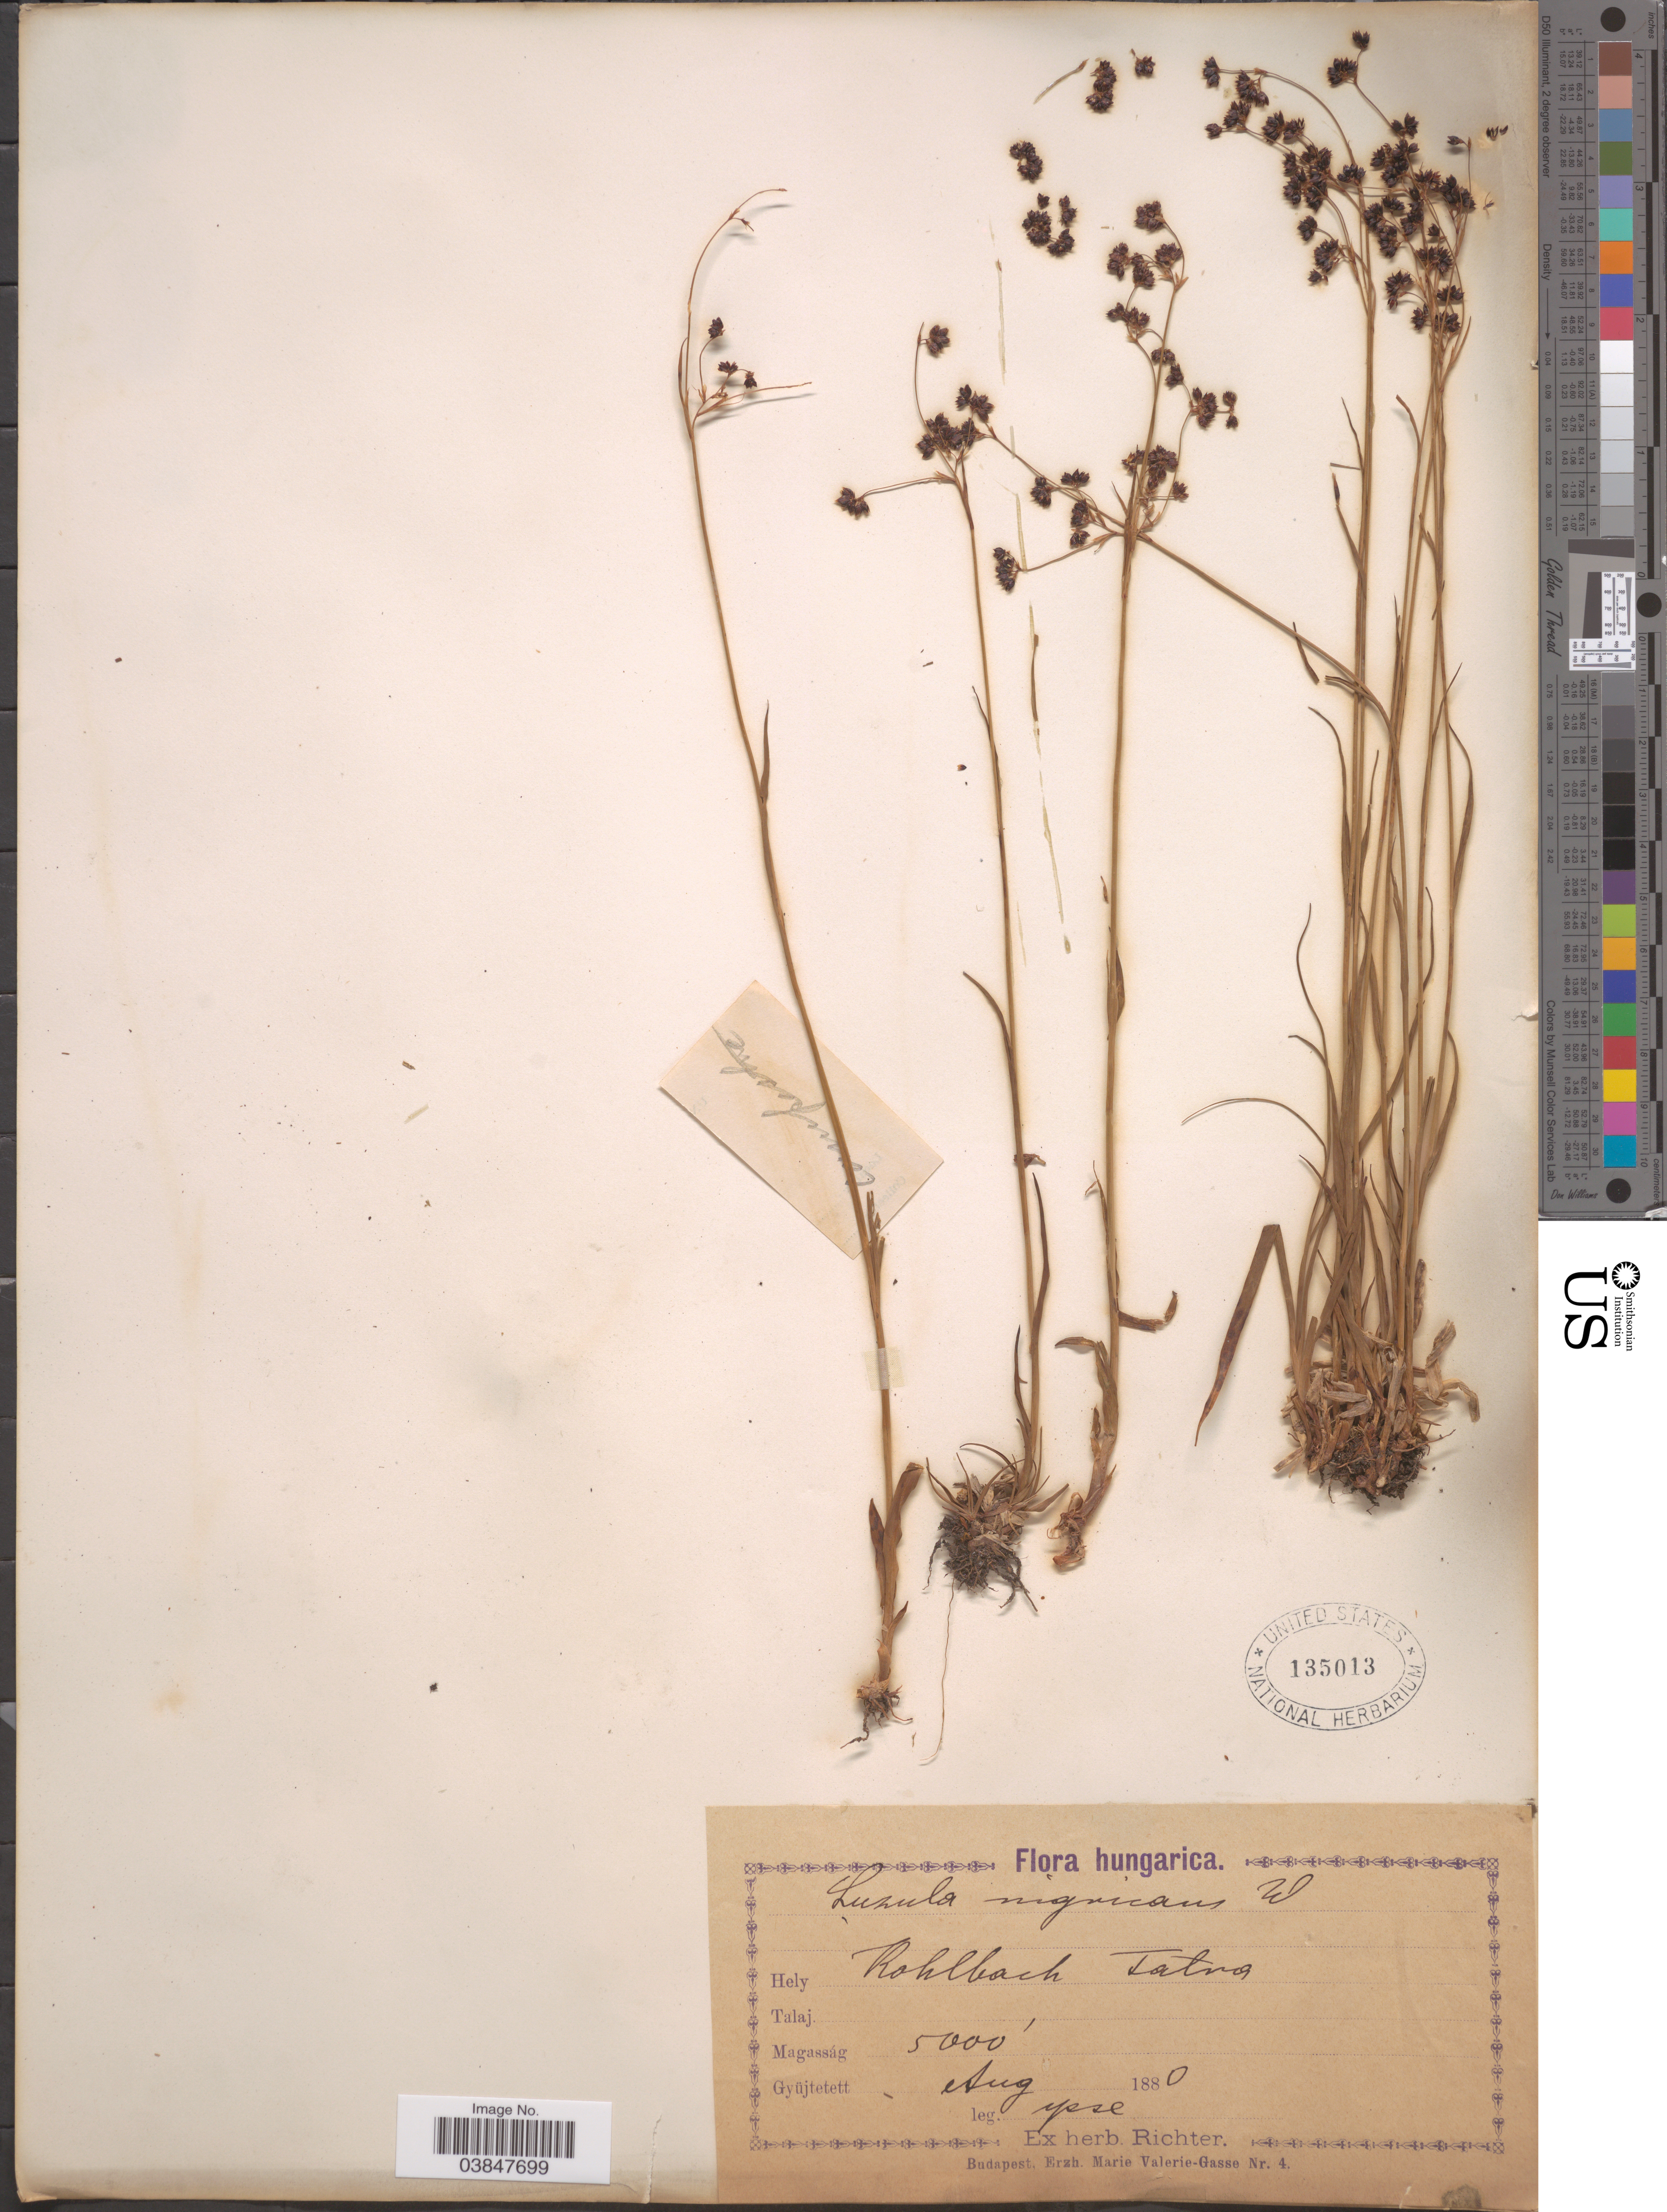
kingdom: Plantae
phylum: Tracheophyta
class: Liliopsida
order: Poales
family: Juncaceae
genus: Luzula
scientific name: Luzula campestris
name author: (L.) DC.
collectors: -- Richter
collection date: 1880-08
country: Hungary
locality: Hungarica. Rohlbach Tatna.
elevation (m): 1524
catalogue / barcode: US 135013